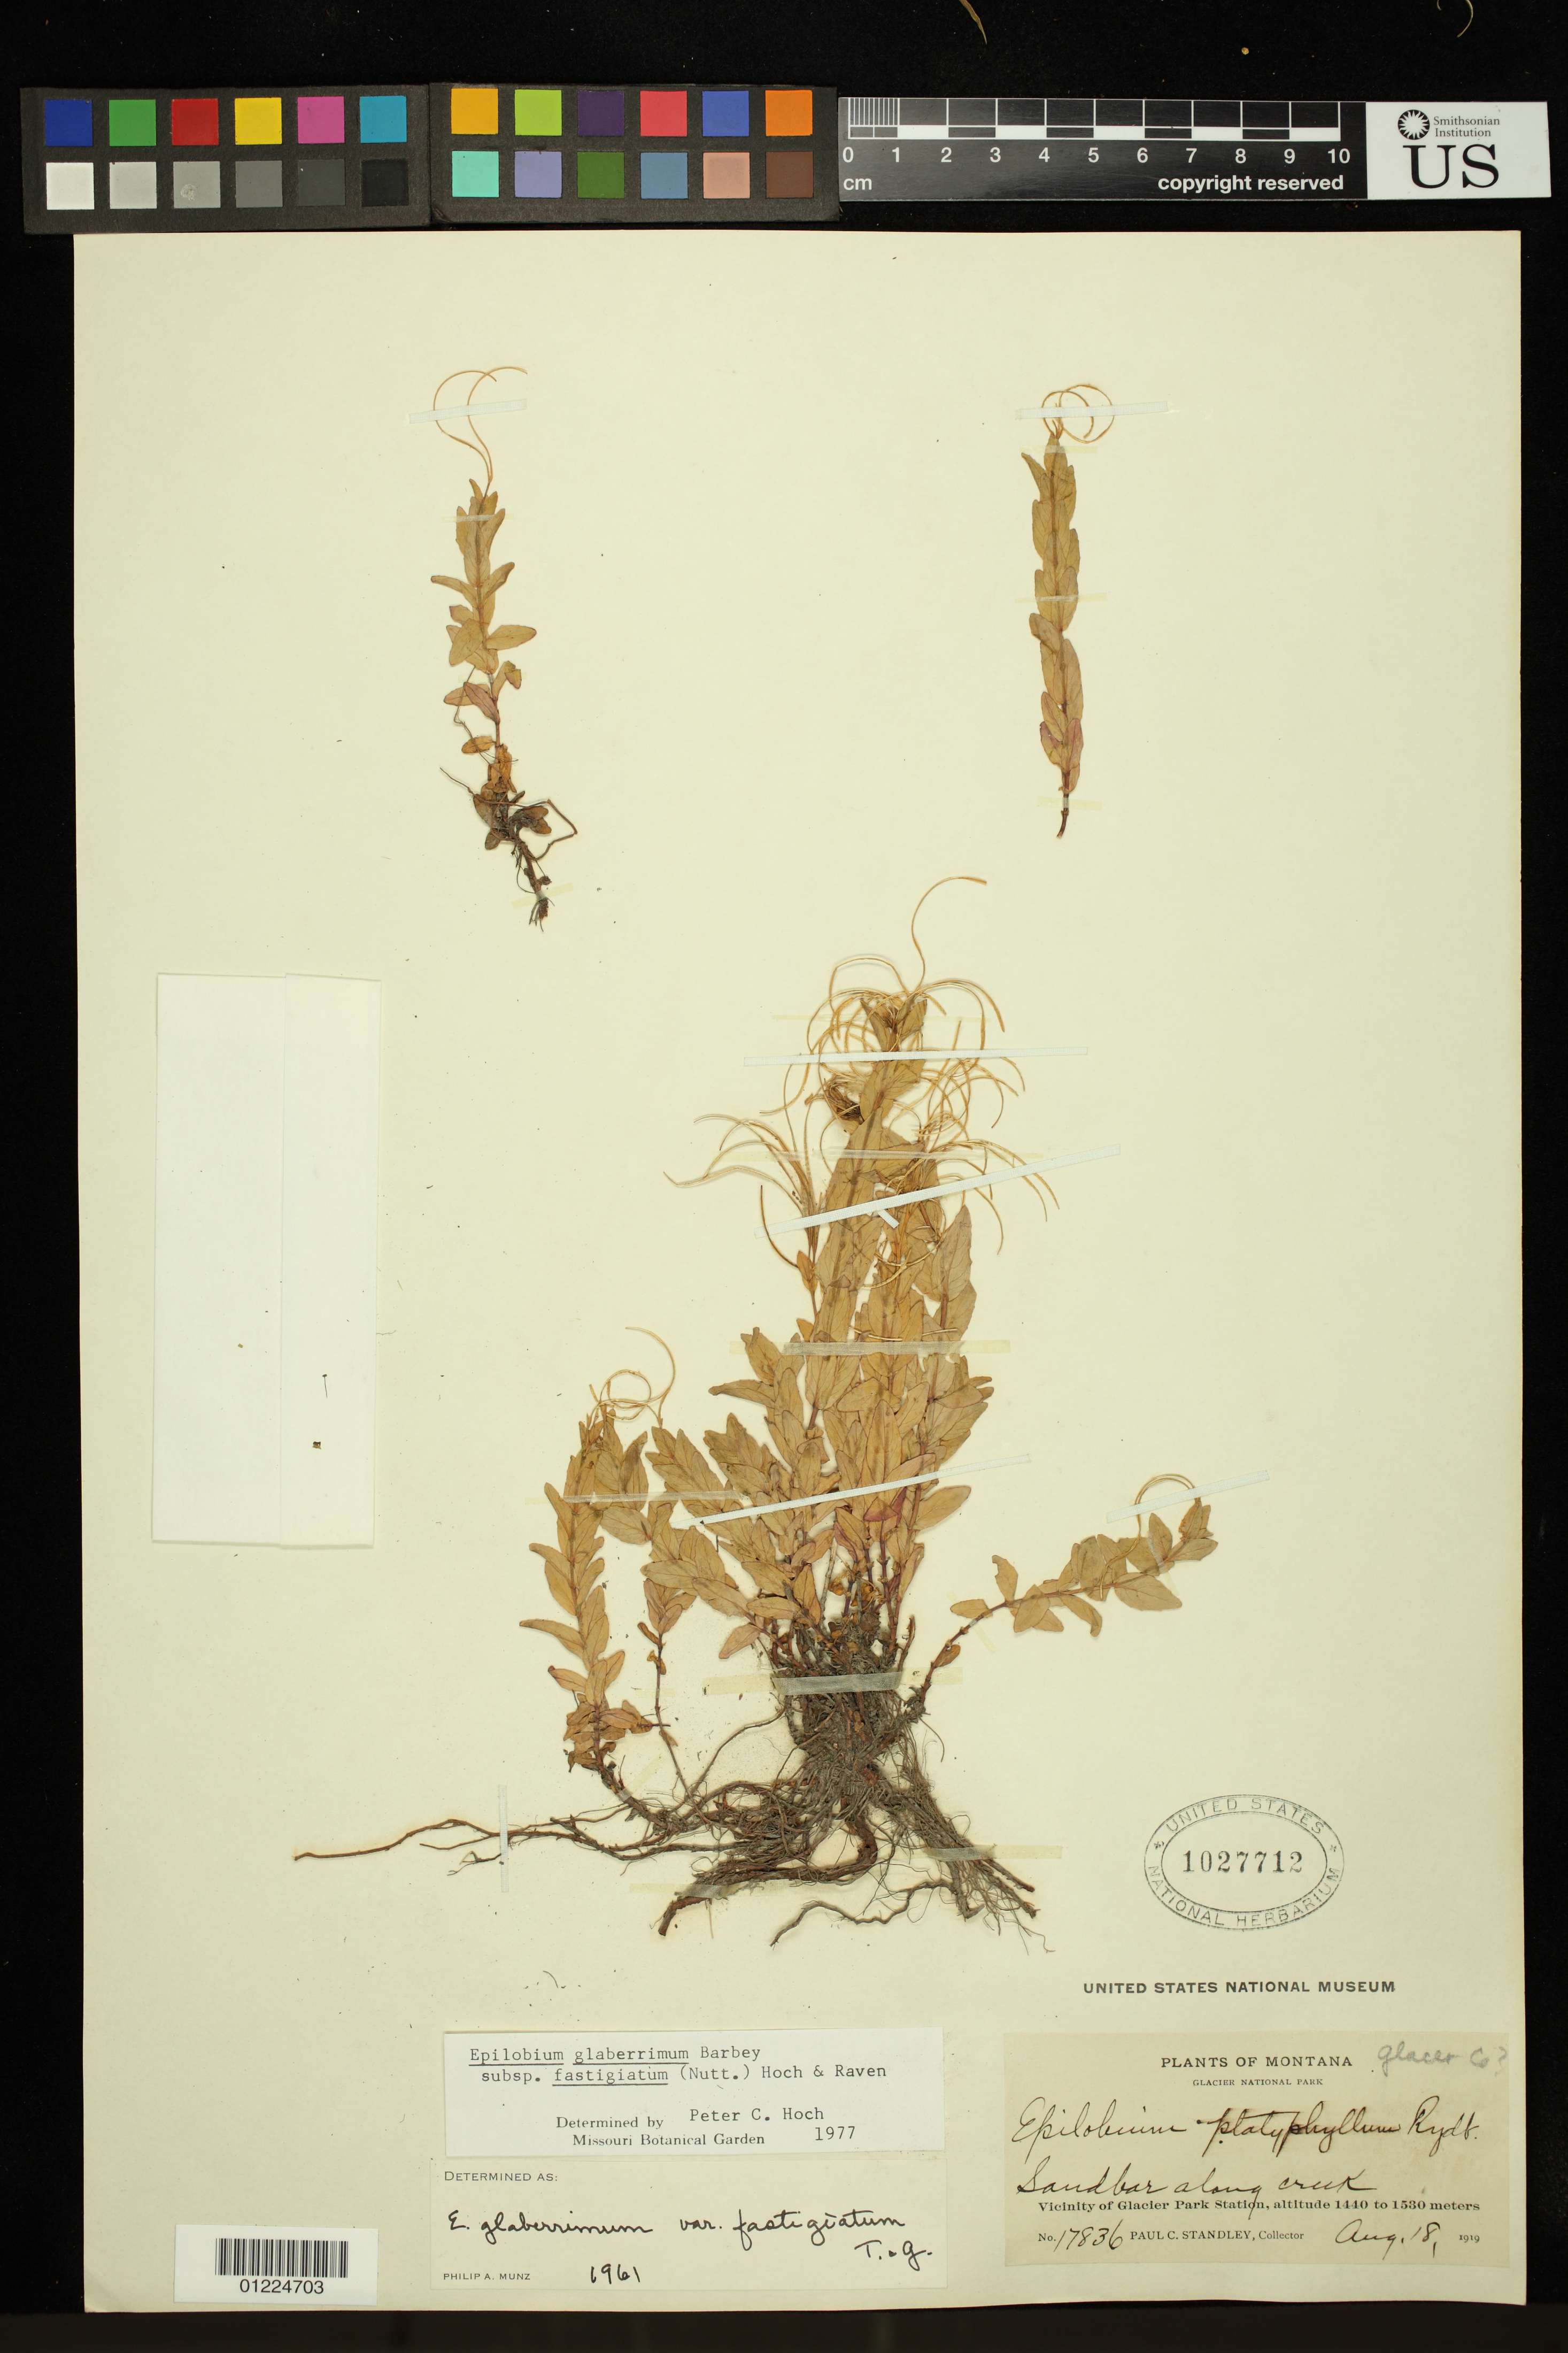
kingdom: Plantae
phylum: Tracheophyta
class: Magnoliopsida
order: Myrtales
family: Onagraceae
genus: Epilobium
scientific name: Epilobium glaberrimum subsp. fastigiatum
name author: (Nutt.) Hoch & P.H. Raven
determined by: Hoch, P. C.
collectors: P. C. Standley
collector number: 17836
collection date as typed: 18 Aug 1919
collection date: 1919-08-18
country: United States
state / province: Montana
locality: Glacier National Park, Glacier Park Station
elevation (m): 1440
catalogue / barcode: US 1027712